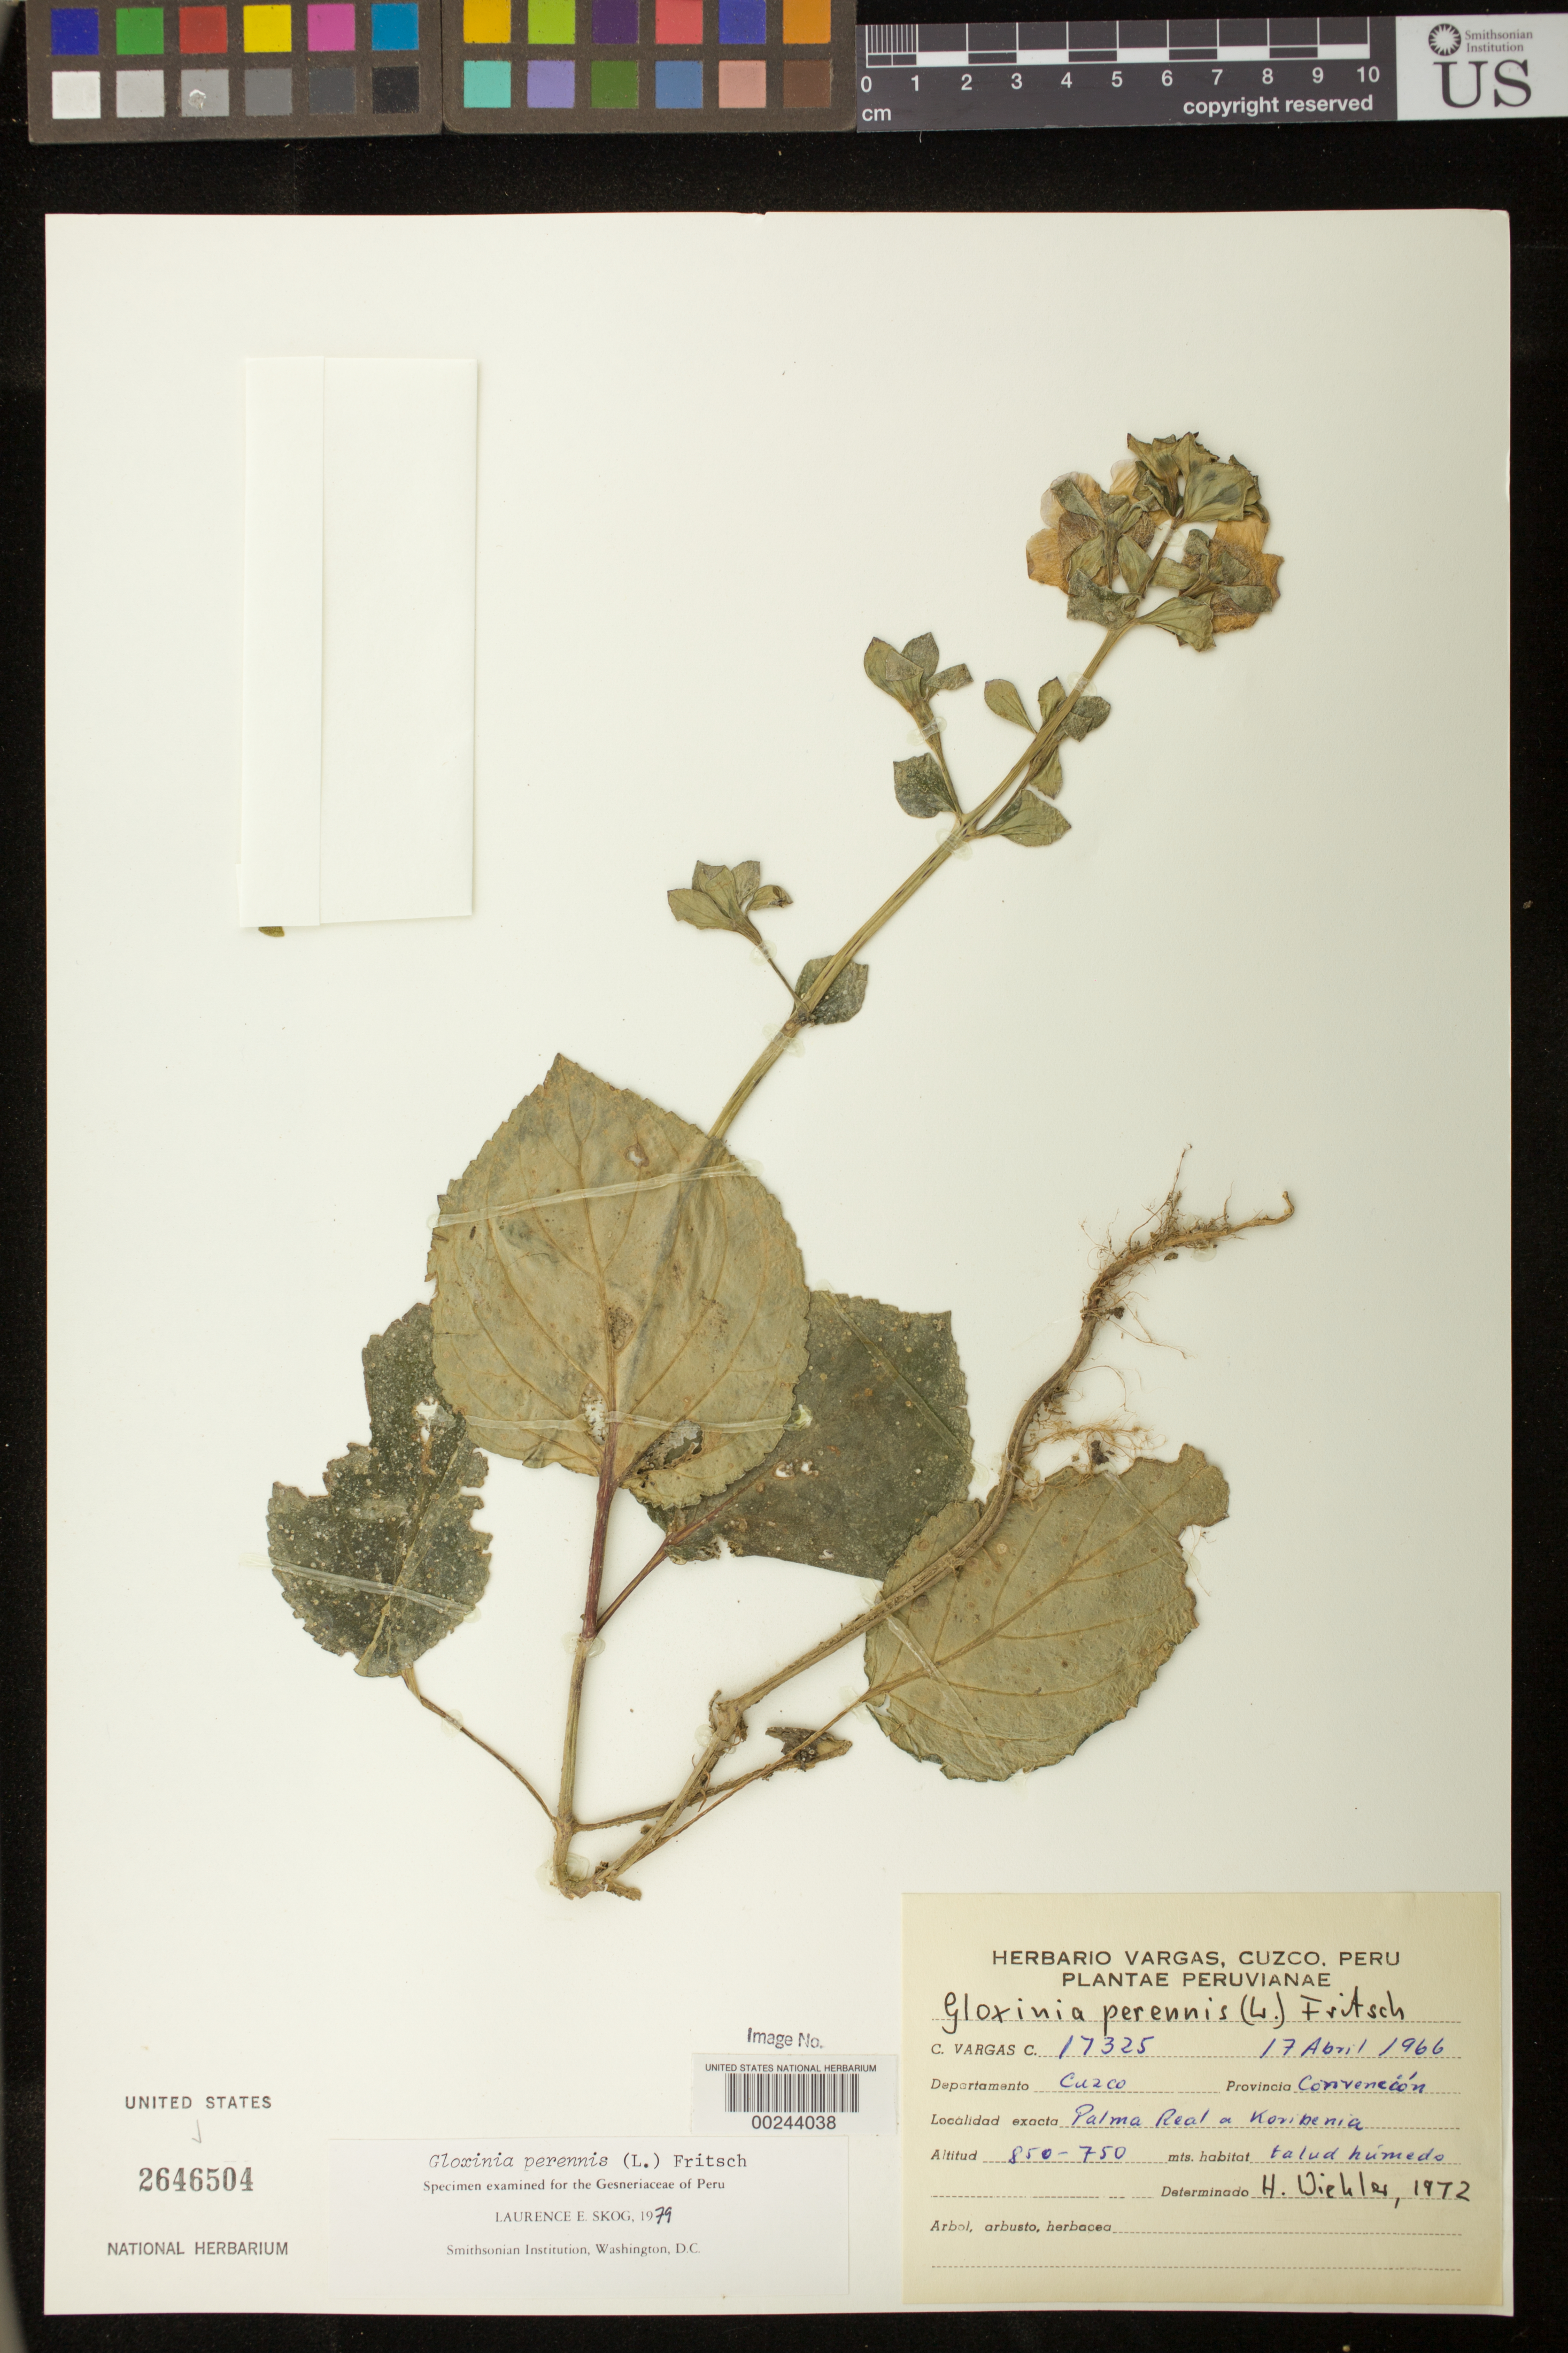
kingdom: Plantae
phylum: Tracheophyta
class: Magnoliopsida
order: Lamiales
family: Gesneriaceae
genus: Gloxinia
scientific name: Gloxinia perennis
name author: (L.) Fritsch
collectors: C. Vargas C.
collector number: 17325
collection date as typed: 17 Apr 1966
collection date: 1966-04-17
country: Peru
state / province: Cusco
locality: Convencion, Palma Real to Koribenia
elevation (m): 750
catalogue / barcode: US 2646504